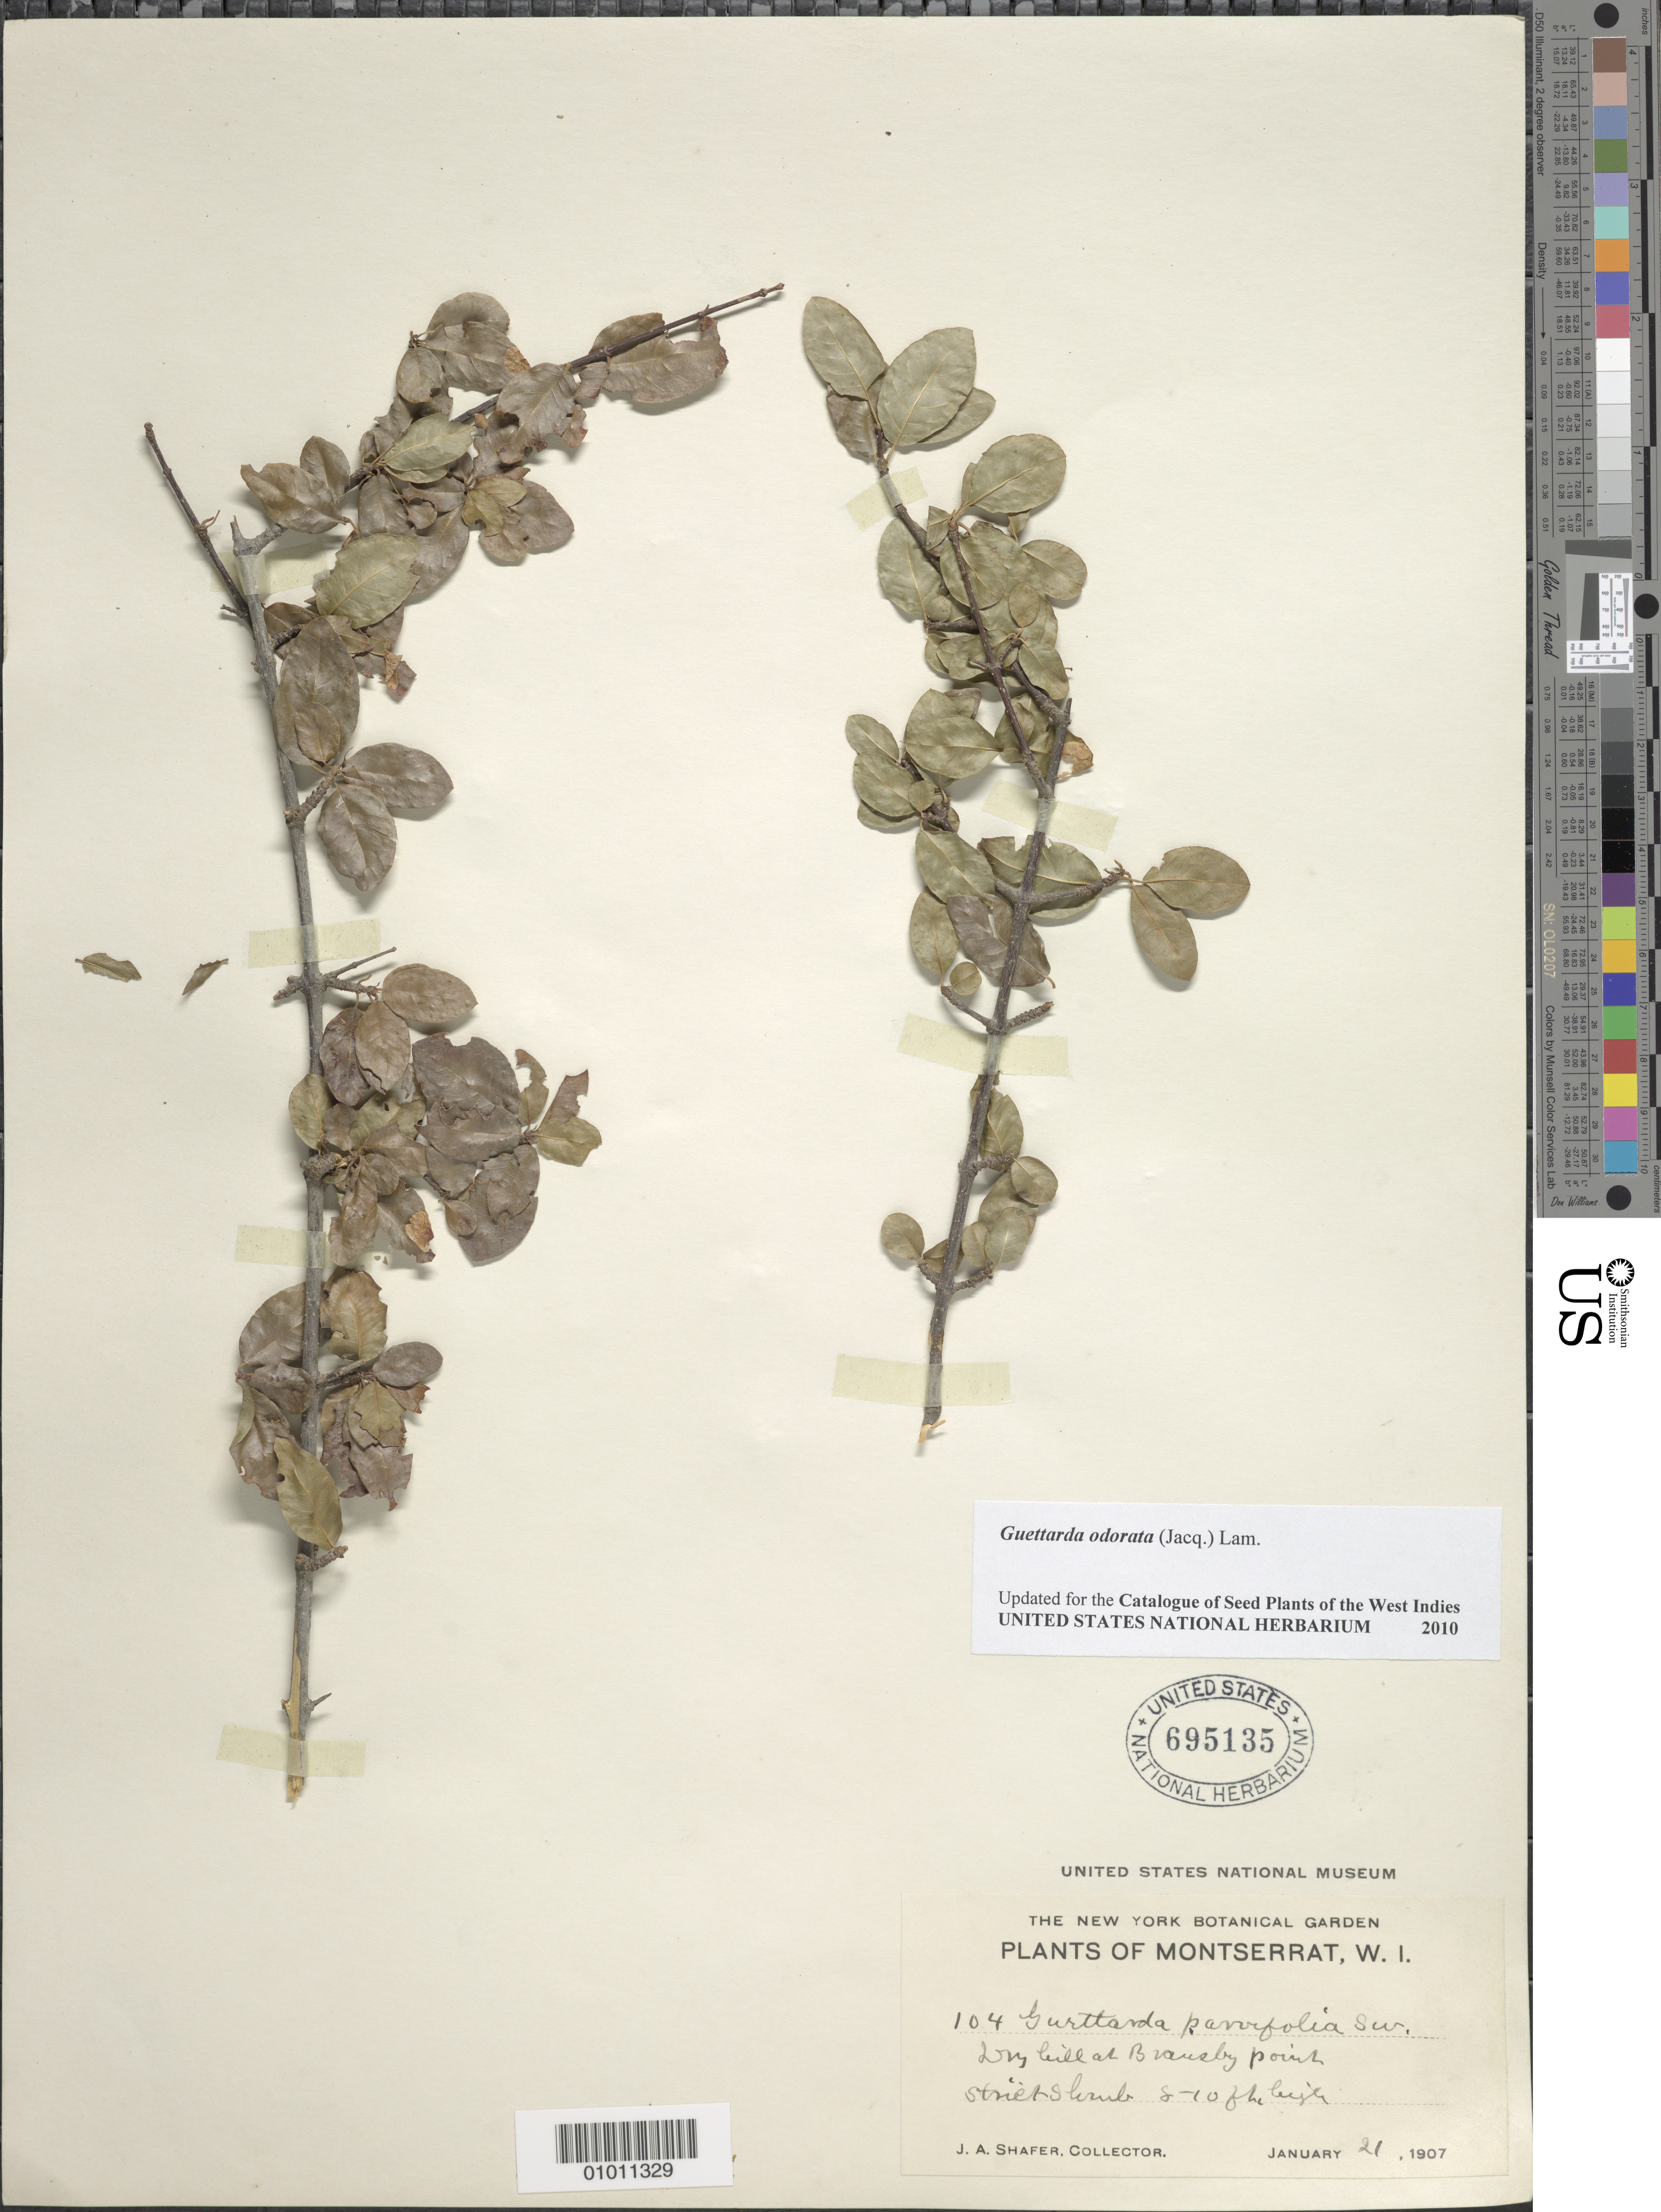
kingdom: Plantae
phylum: Tracheophyta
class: Magnoliopsida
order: Gentianales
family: Rubiaceae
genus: Guettarda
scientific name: Guettarda odorata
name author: (Jacq.) Lam.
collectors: J. A. Shafer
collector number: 104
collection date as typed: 21 Jan 1907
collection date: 1907-01-21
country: Montserrat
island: Montserrat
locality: Brausby Point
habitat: Dry hill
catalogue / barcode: US 695135